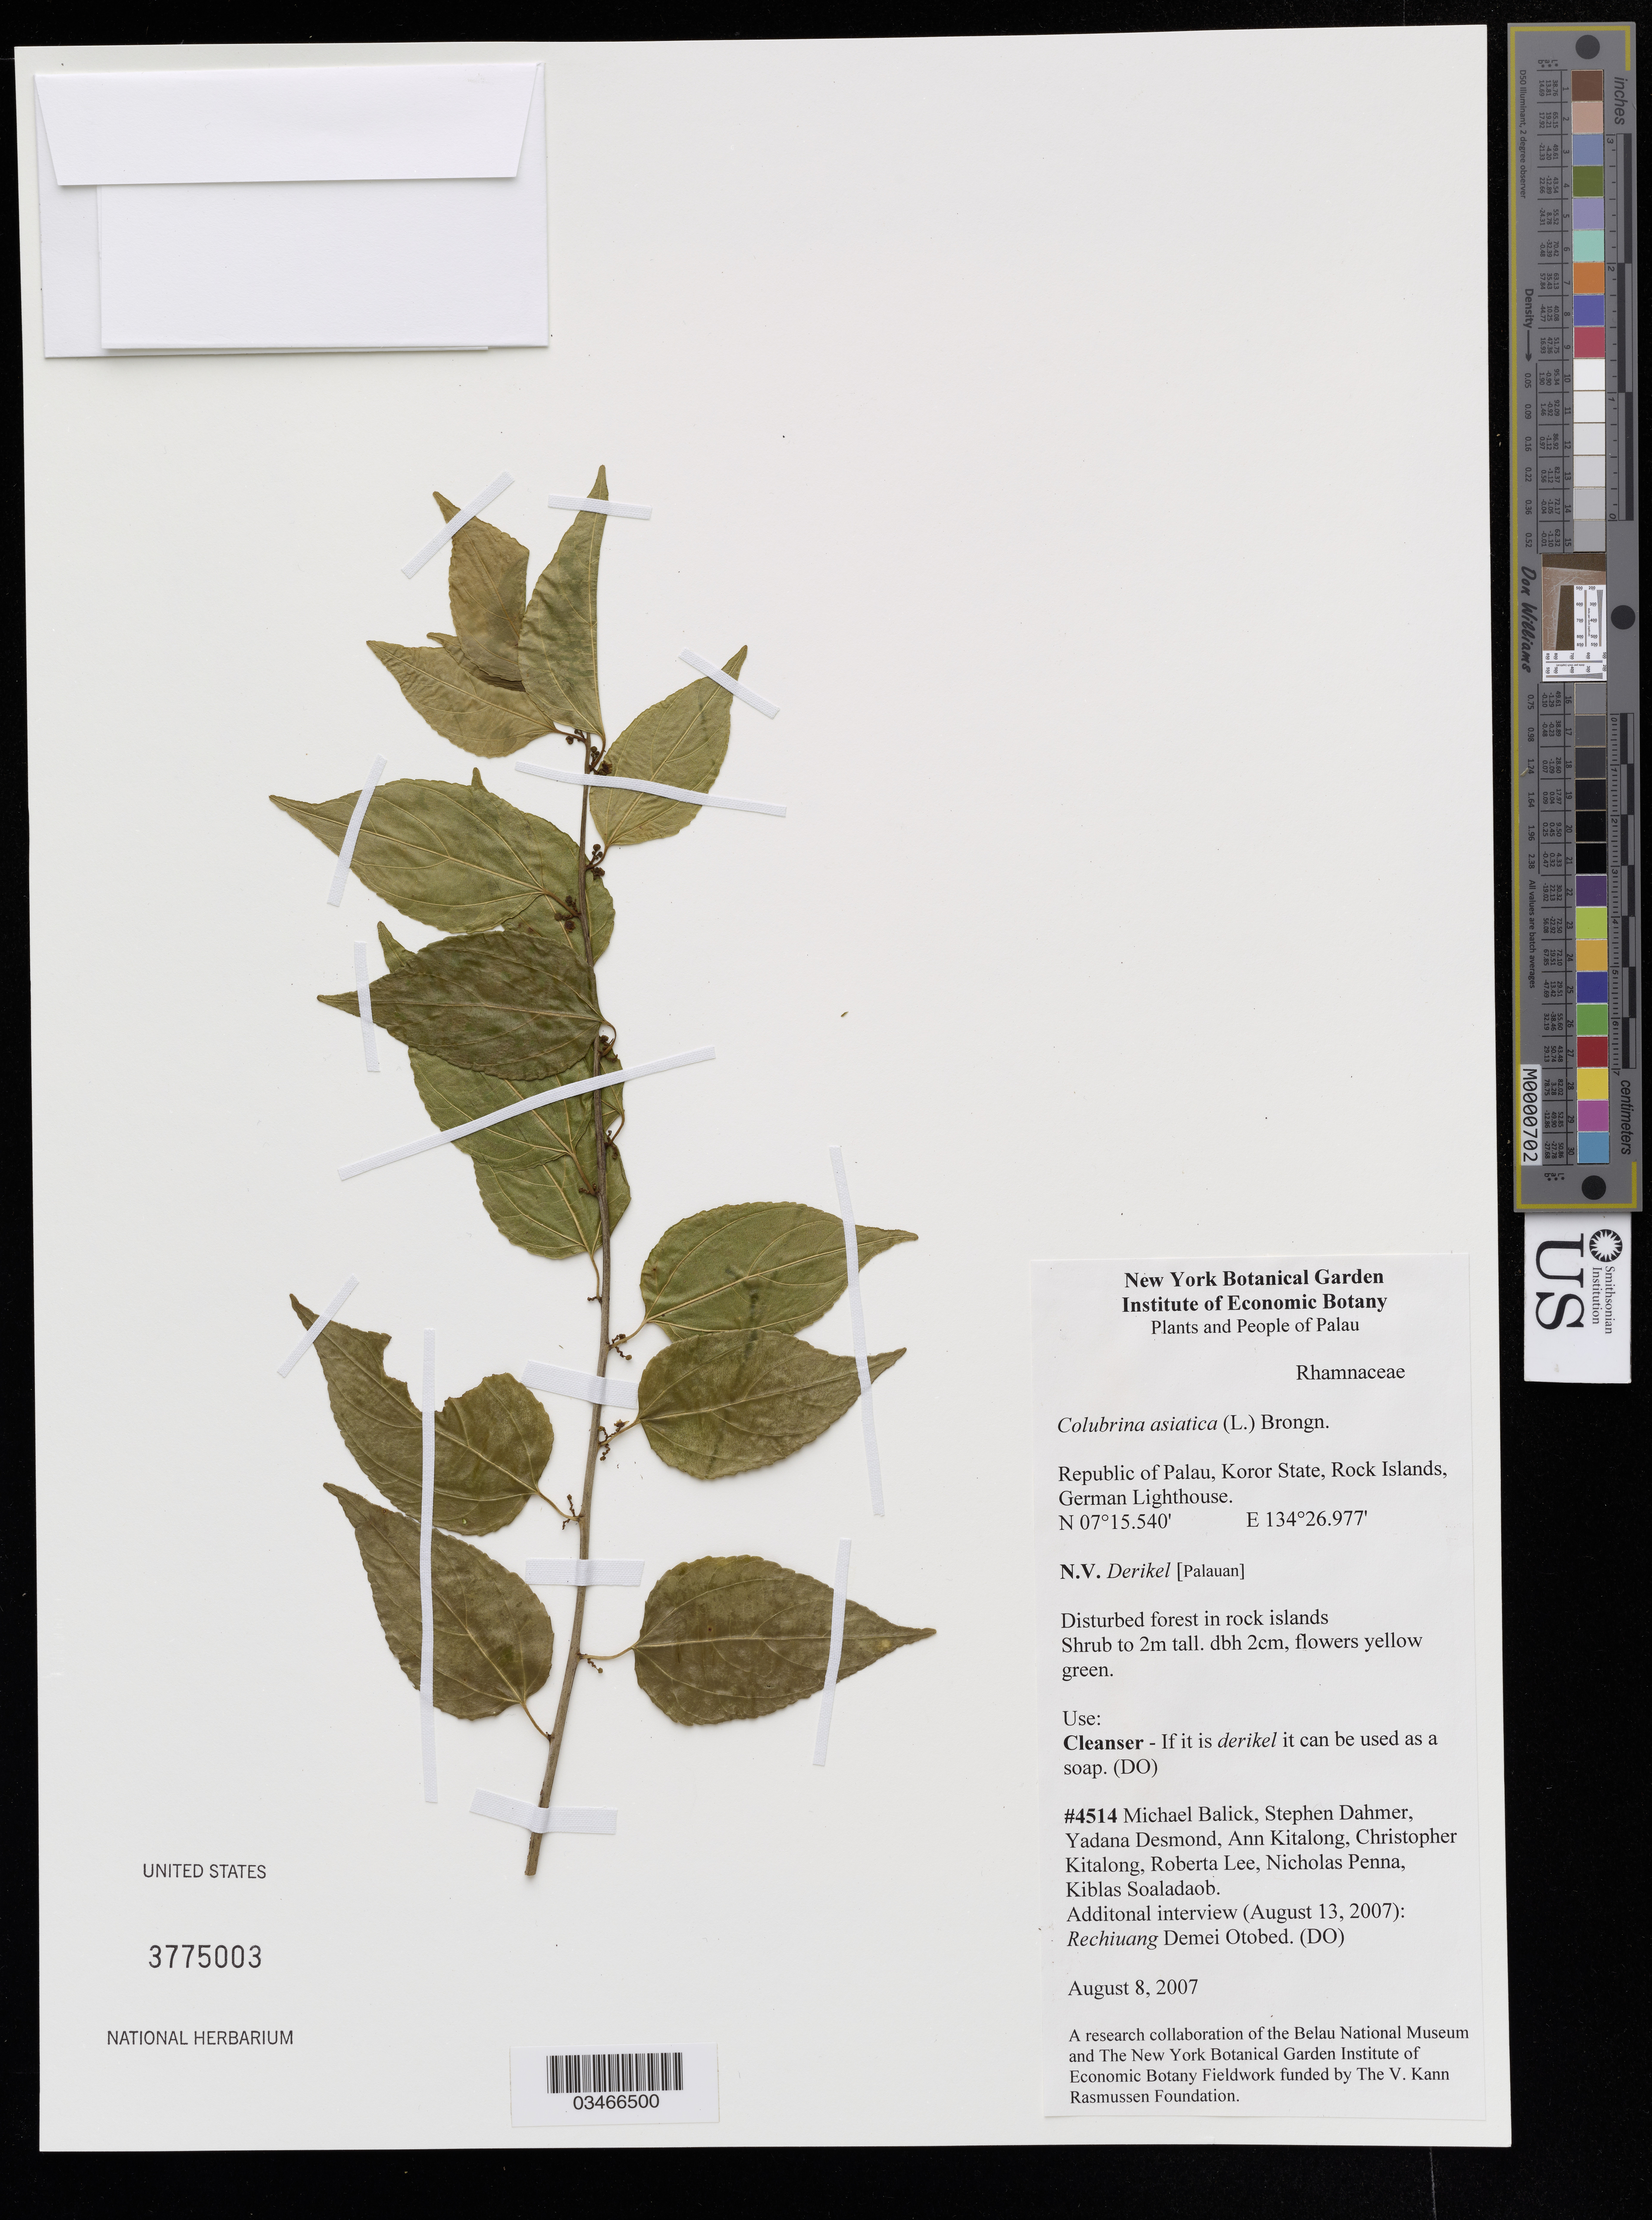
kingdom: Plantae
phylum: Tracheophyta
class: Magnoliopsida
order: Rosales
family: Rhamnaceae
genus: Colubrina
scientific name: Colubrina asiatica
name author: (L.) Brongn.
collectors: M. Balick, S. Dahmer, Y. Desmond & A. Kitalong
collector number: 4514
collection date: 2007-08-08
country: Belau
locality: Republic of Palau, Koror State, Rock Islands, German Lighthouse.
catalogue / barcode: US 3775003